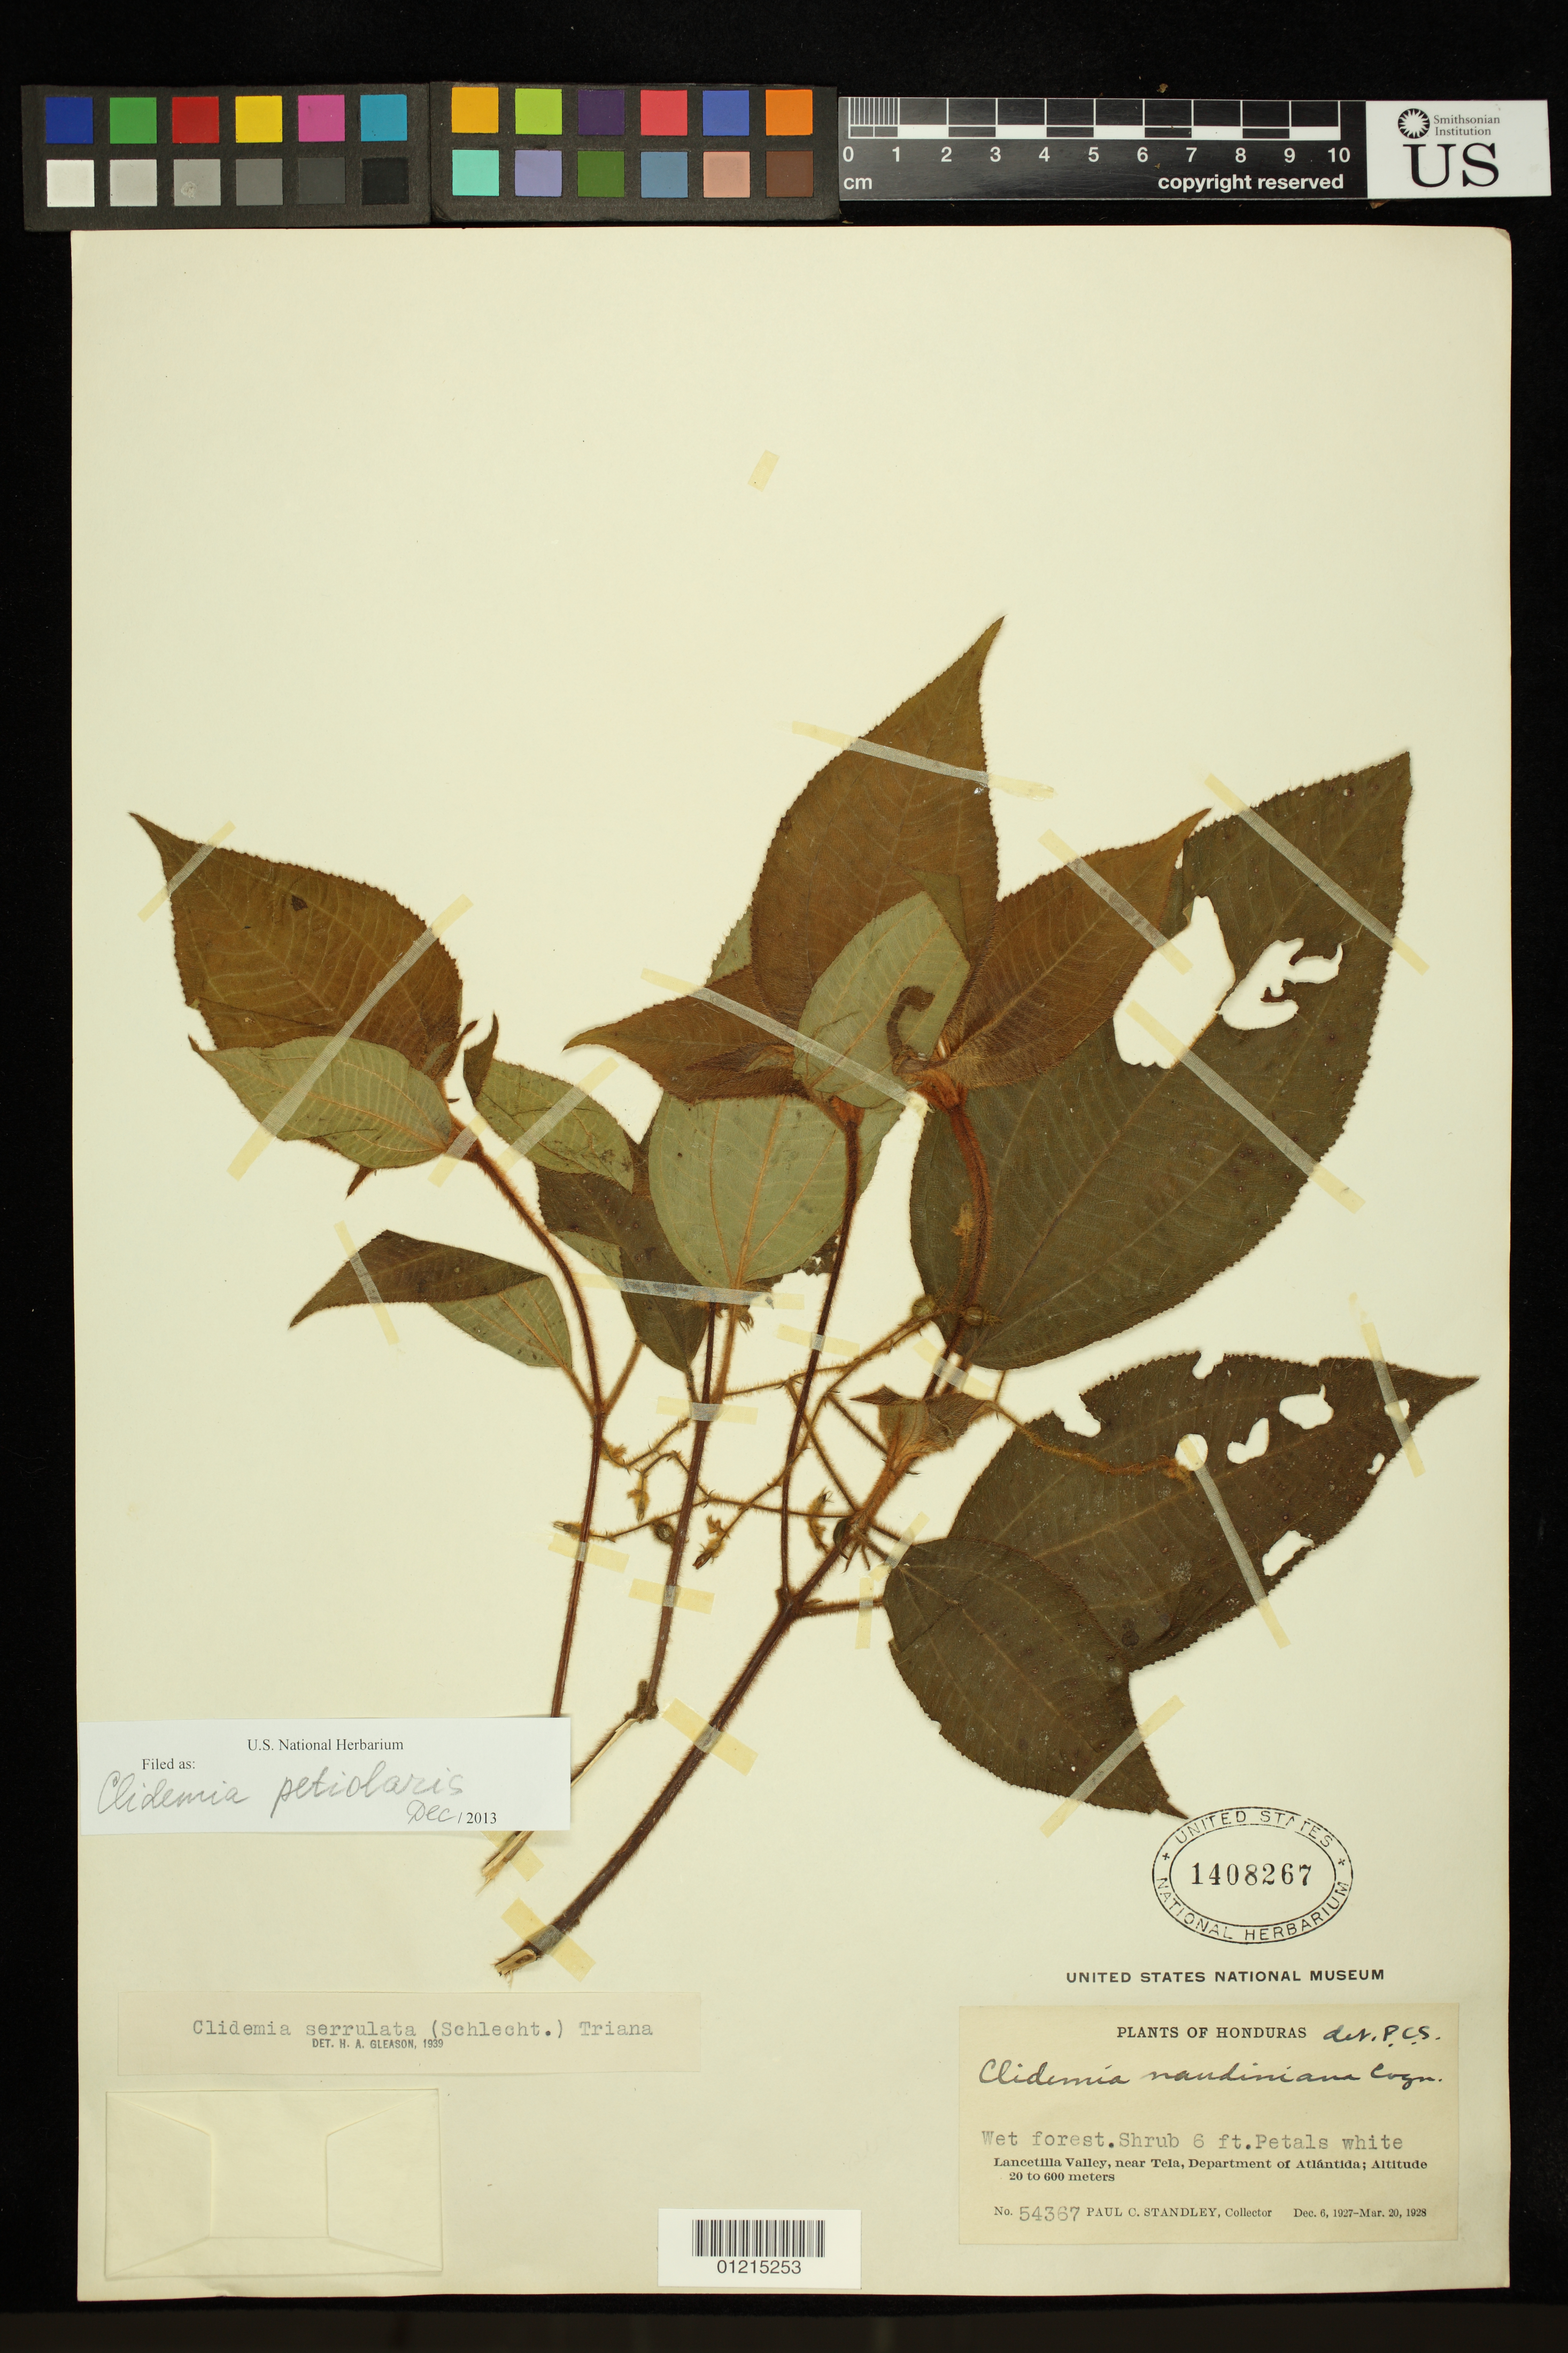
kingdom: Plantae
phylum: Tracheophyta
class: Magnoliopsida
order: Myrtales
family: Melastomataceae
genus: Clidemia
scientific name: Clidemia petiolaris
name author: (Schltdl. & Cham.) Schltdl. ex Triana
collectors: P. C. Standley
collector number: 54367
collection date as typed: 06 Dec 1927 to 20 Mar 1928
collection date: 1927-12-06/1928-03-20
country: Honduras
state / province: Atlántida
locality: Lancetilla Valley, near Tela.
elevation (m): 20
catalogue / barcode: US 1408267